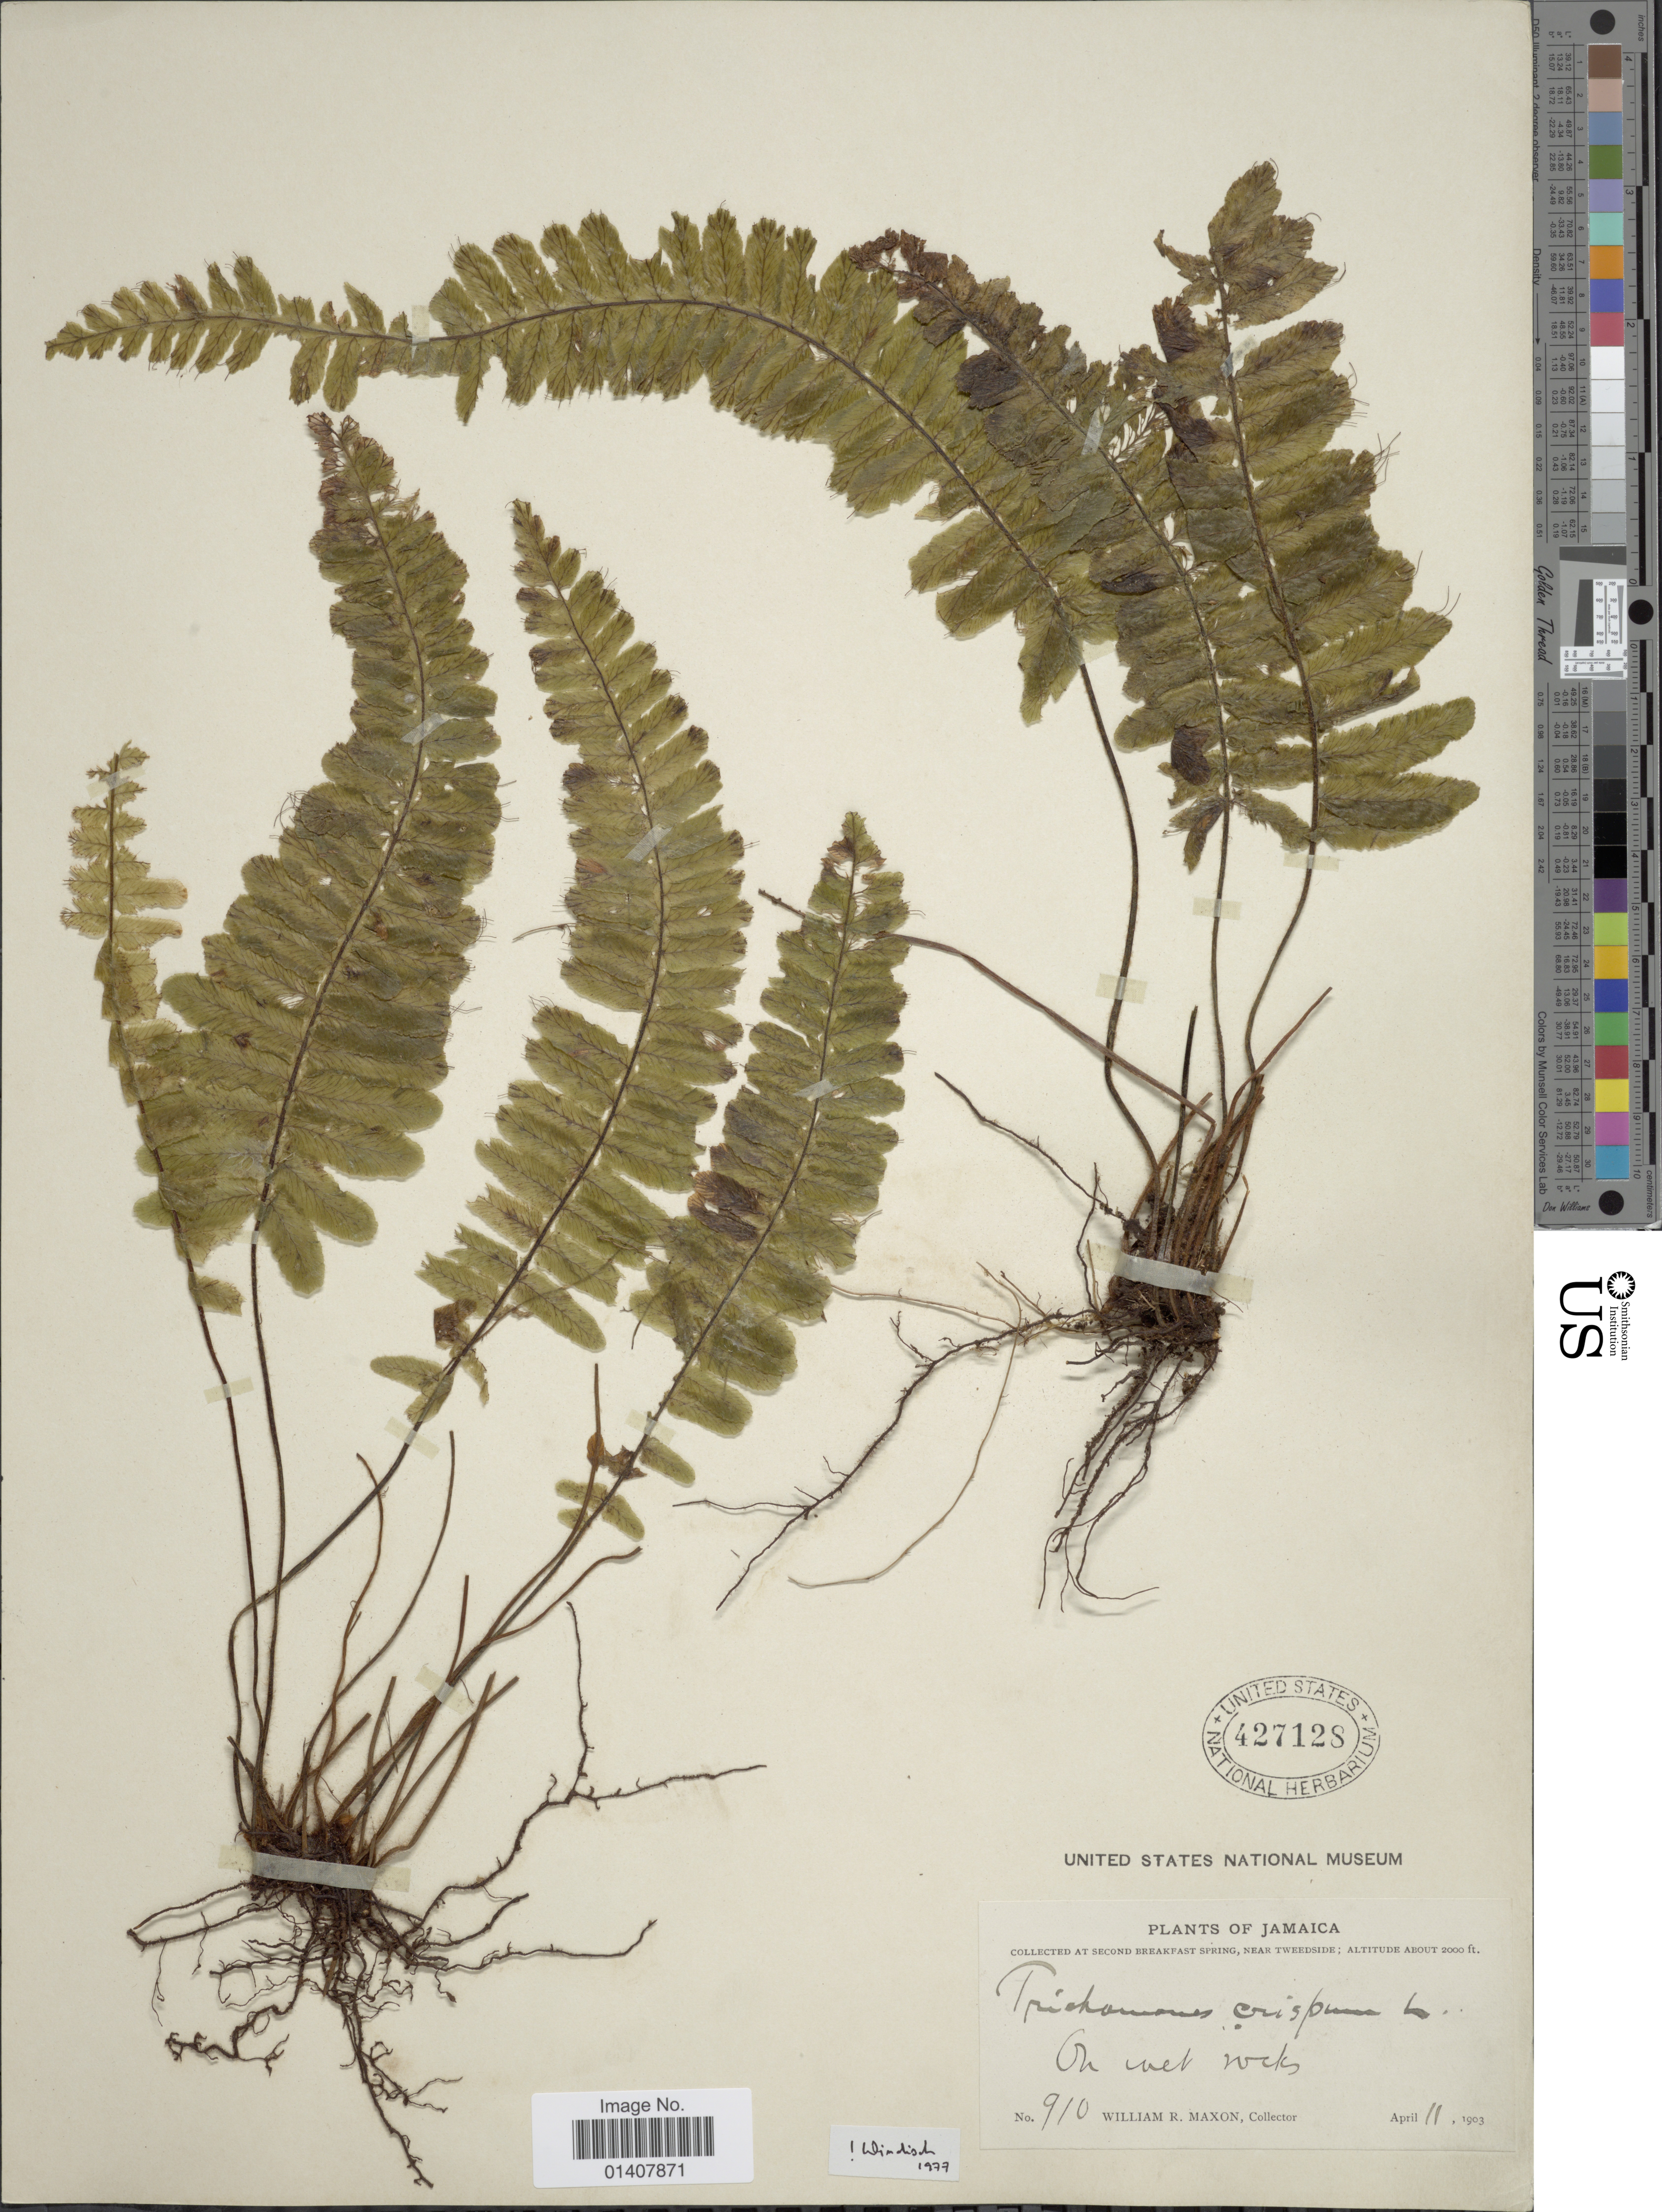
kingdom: Plantae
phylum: Tracheophyta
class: Polypodiopsida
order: Hymenophyllales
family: Hymenophyllaceae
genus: Trichomanes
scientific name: Trichomanes crispum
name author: L.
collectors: W. R. Maxon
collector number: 910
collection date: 1903-04-11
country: Jamaica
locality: At second breakfast spring, near tweedside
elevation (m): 610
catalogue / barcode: US 427128